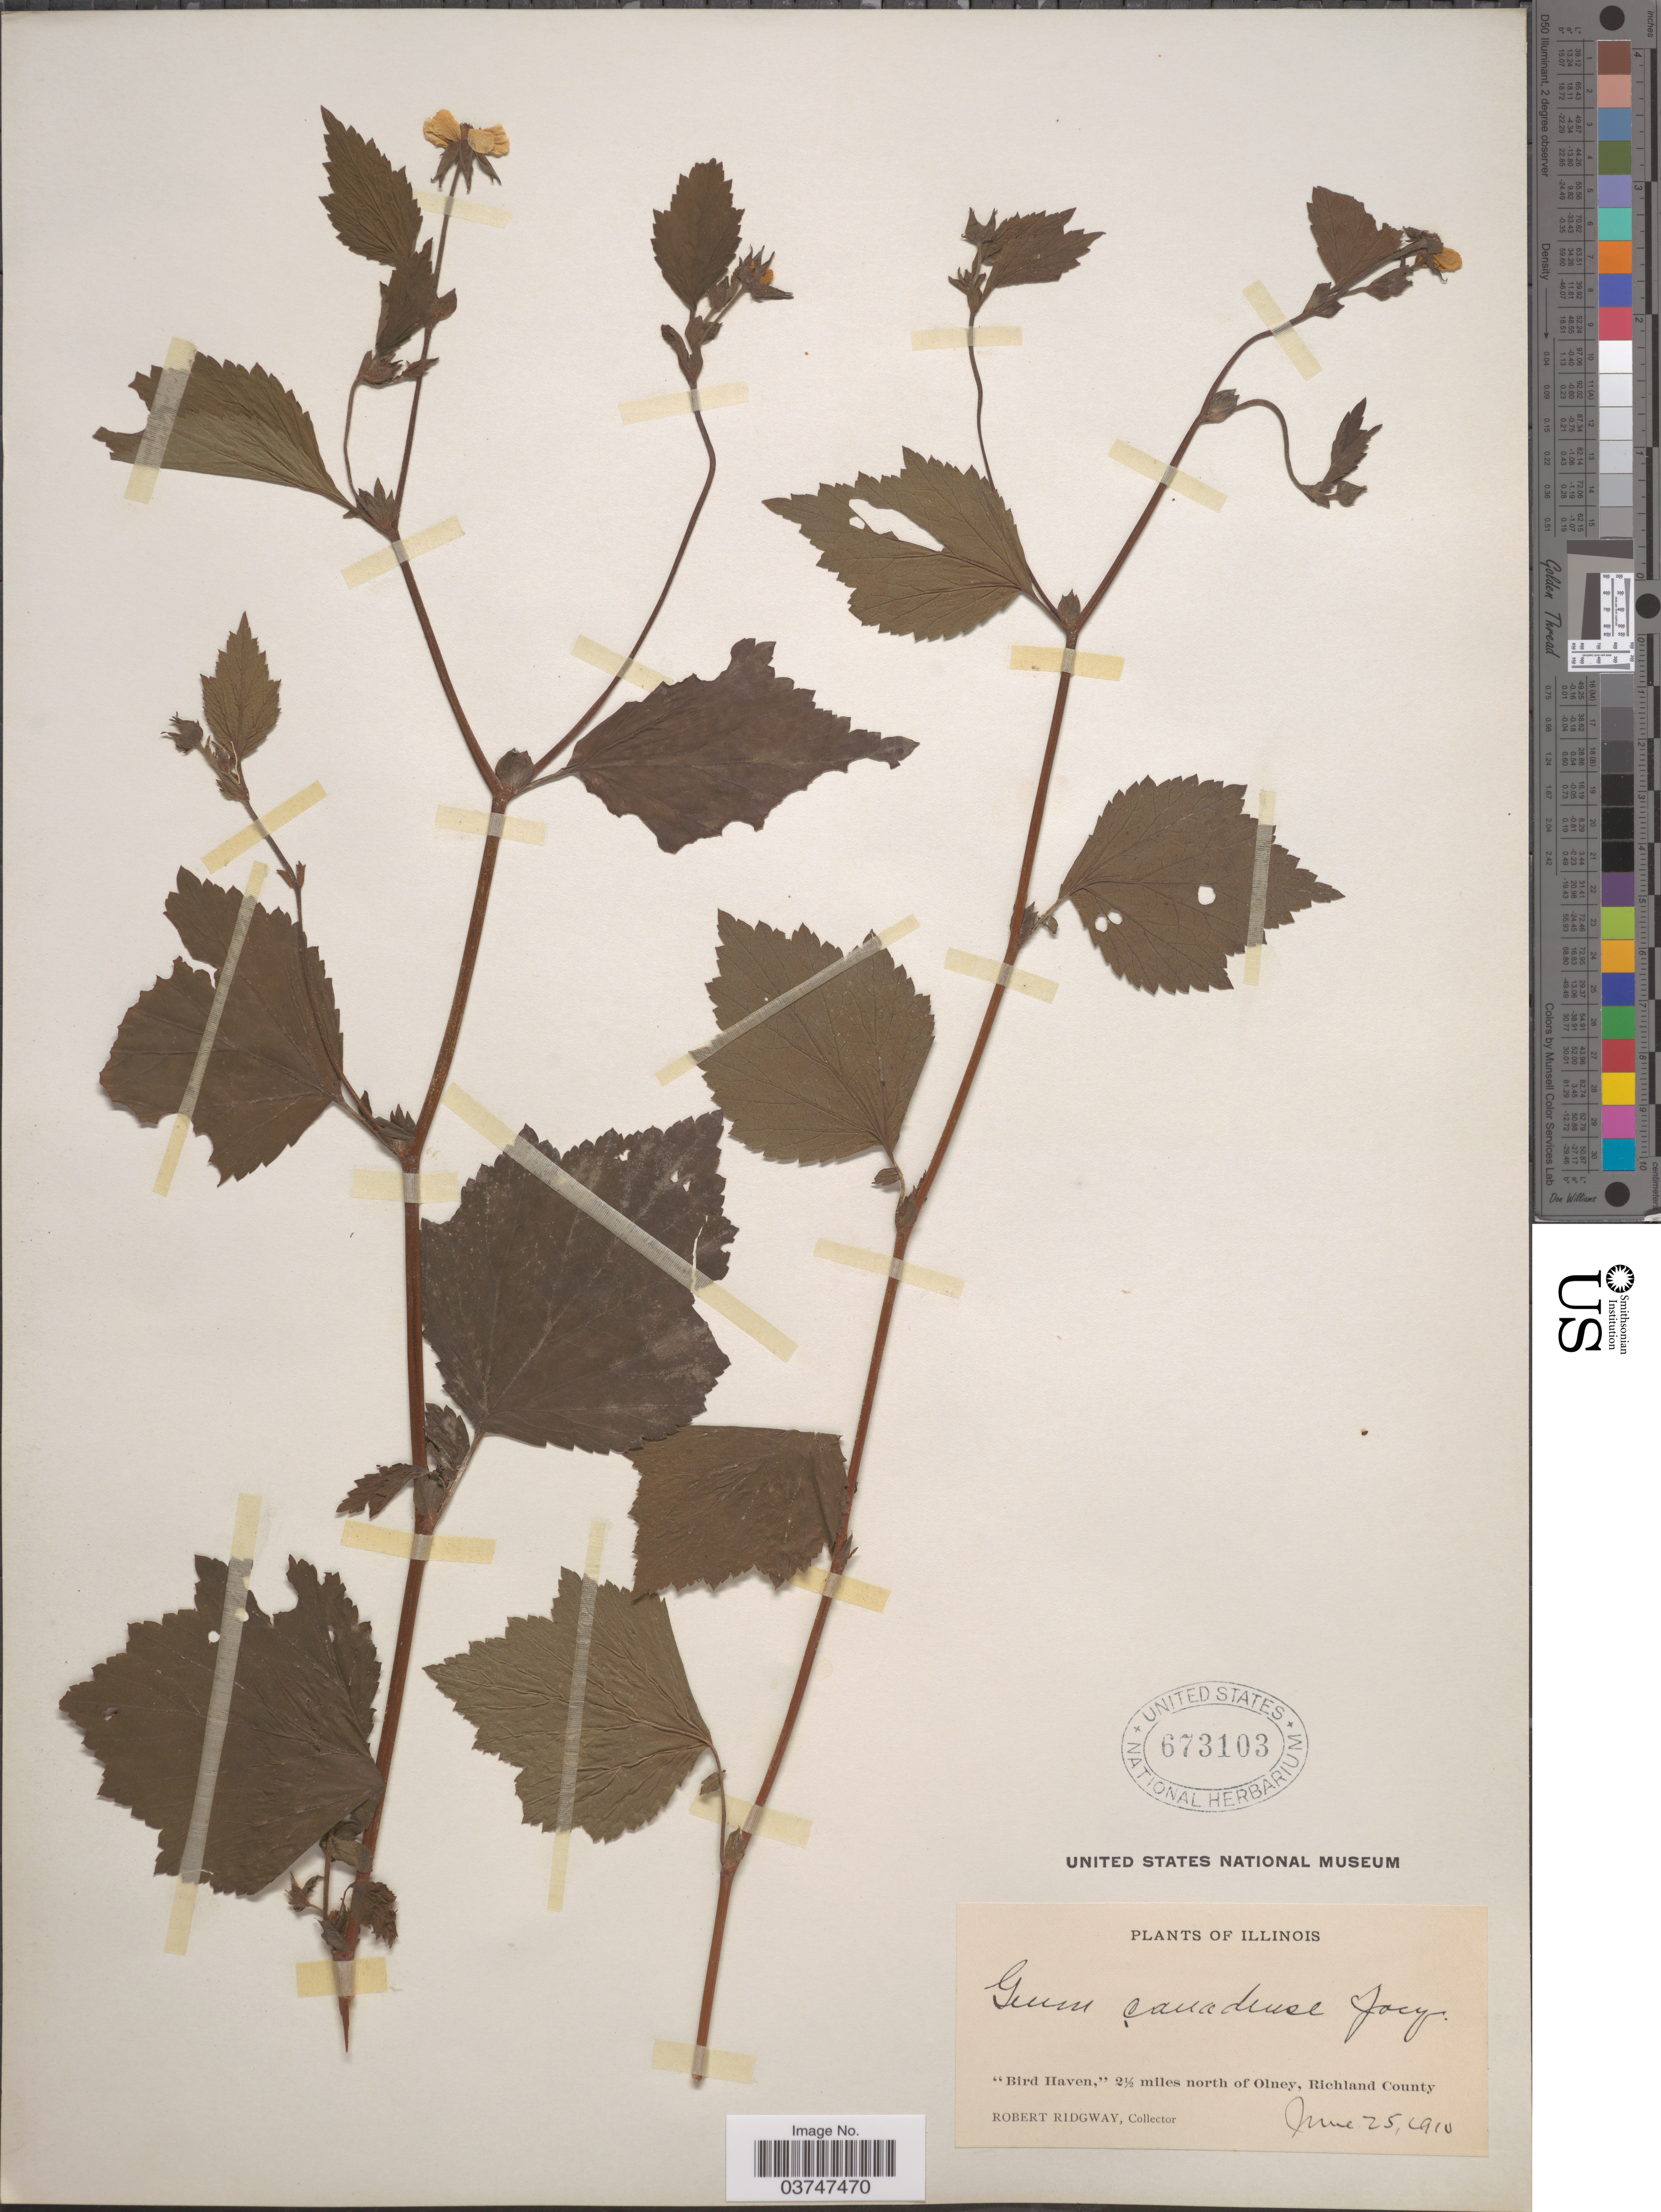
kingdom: Plantae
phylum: Tracheophyta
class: Magnoliopsida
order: Rosales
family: Rosaceae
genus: Geum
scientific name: Geum canadense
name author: Jacq.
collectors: R. Ridgway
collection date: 1910-06-25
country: United States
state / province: Illinois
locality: Bird Haven,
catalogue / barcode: US 673103